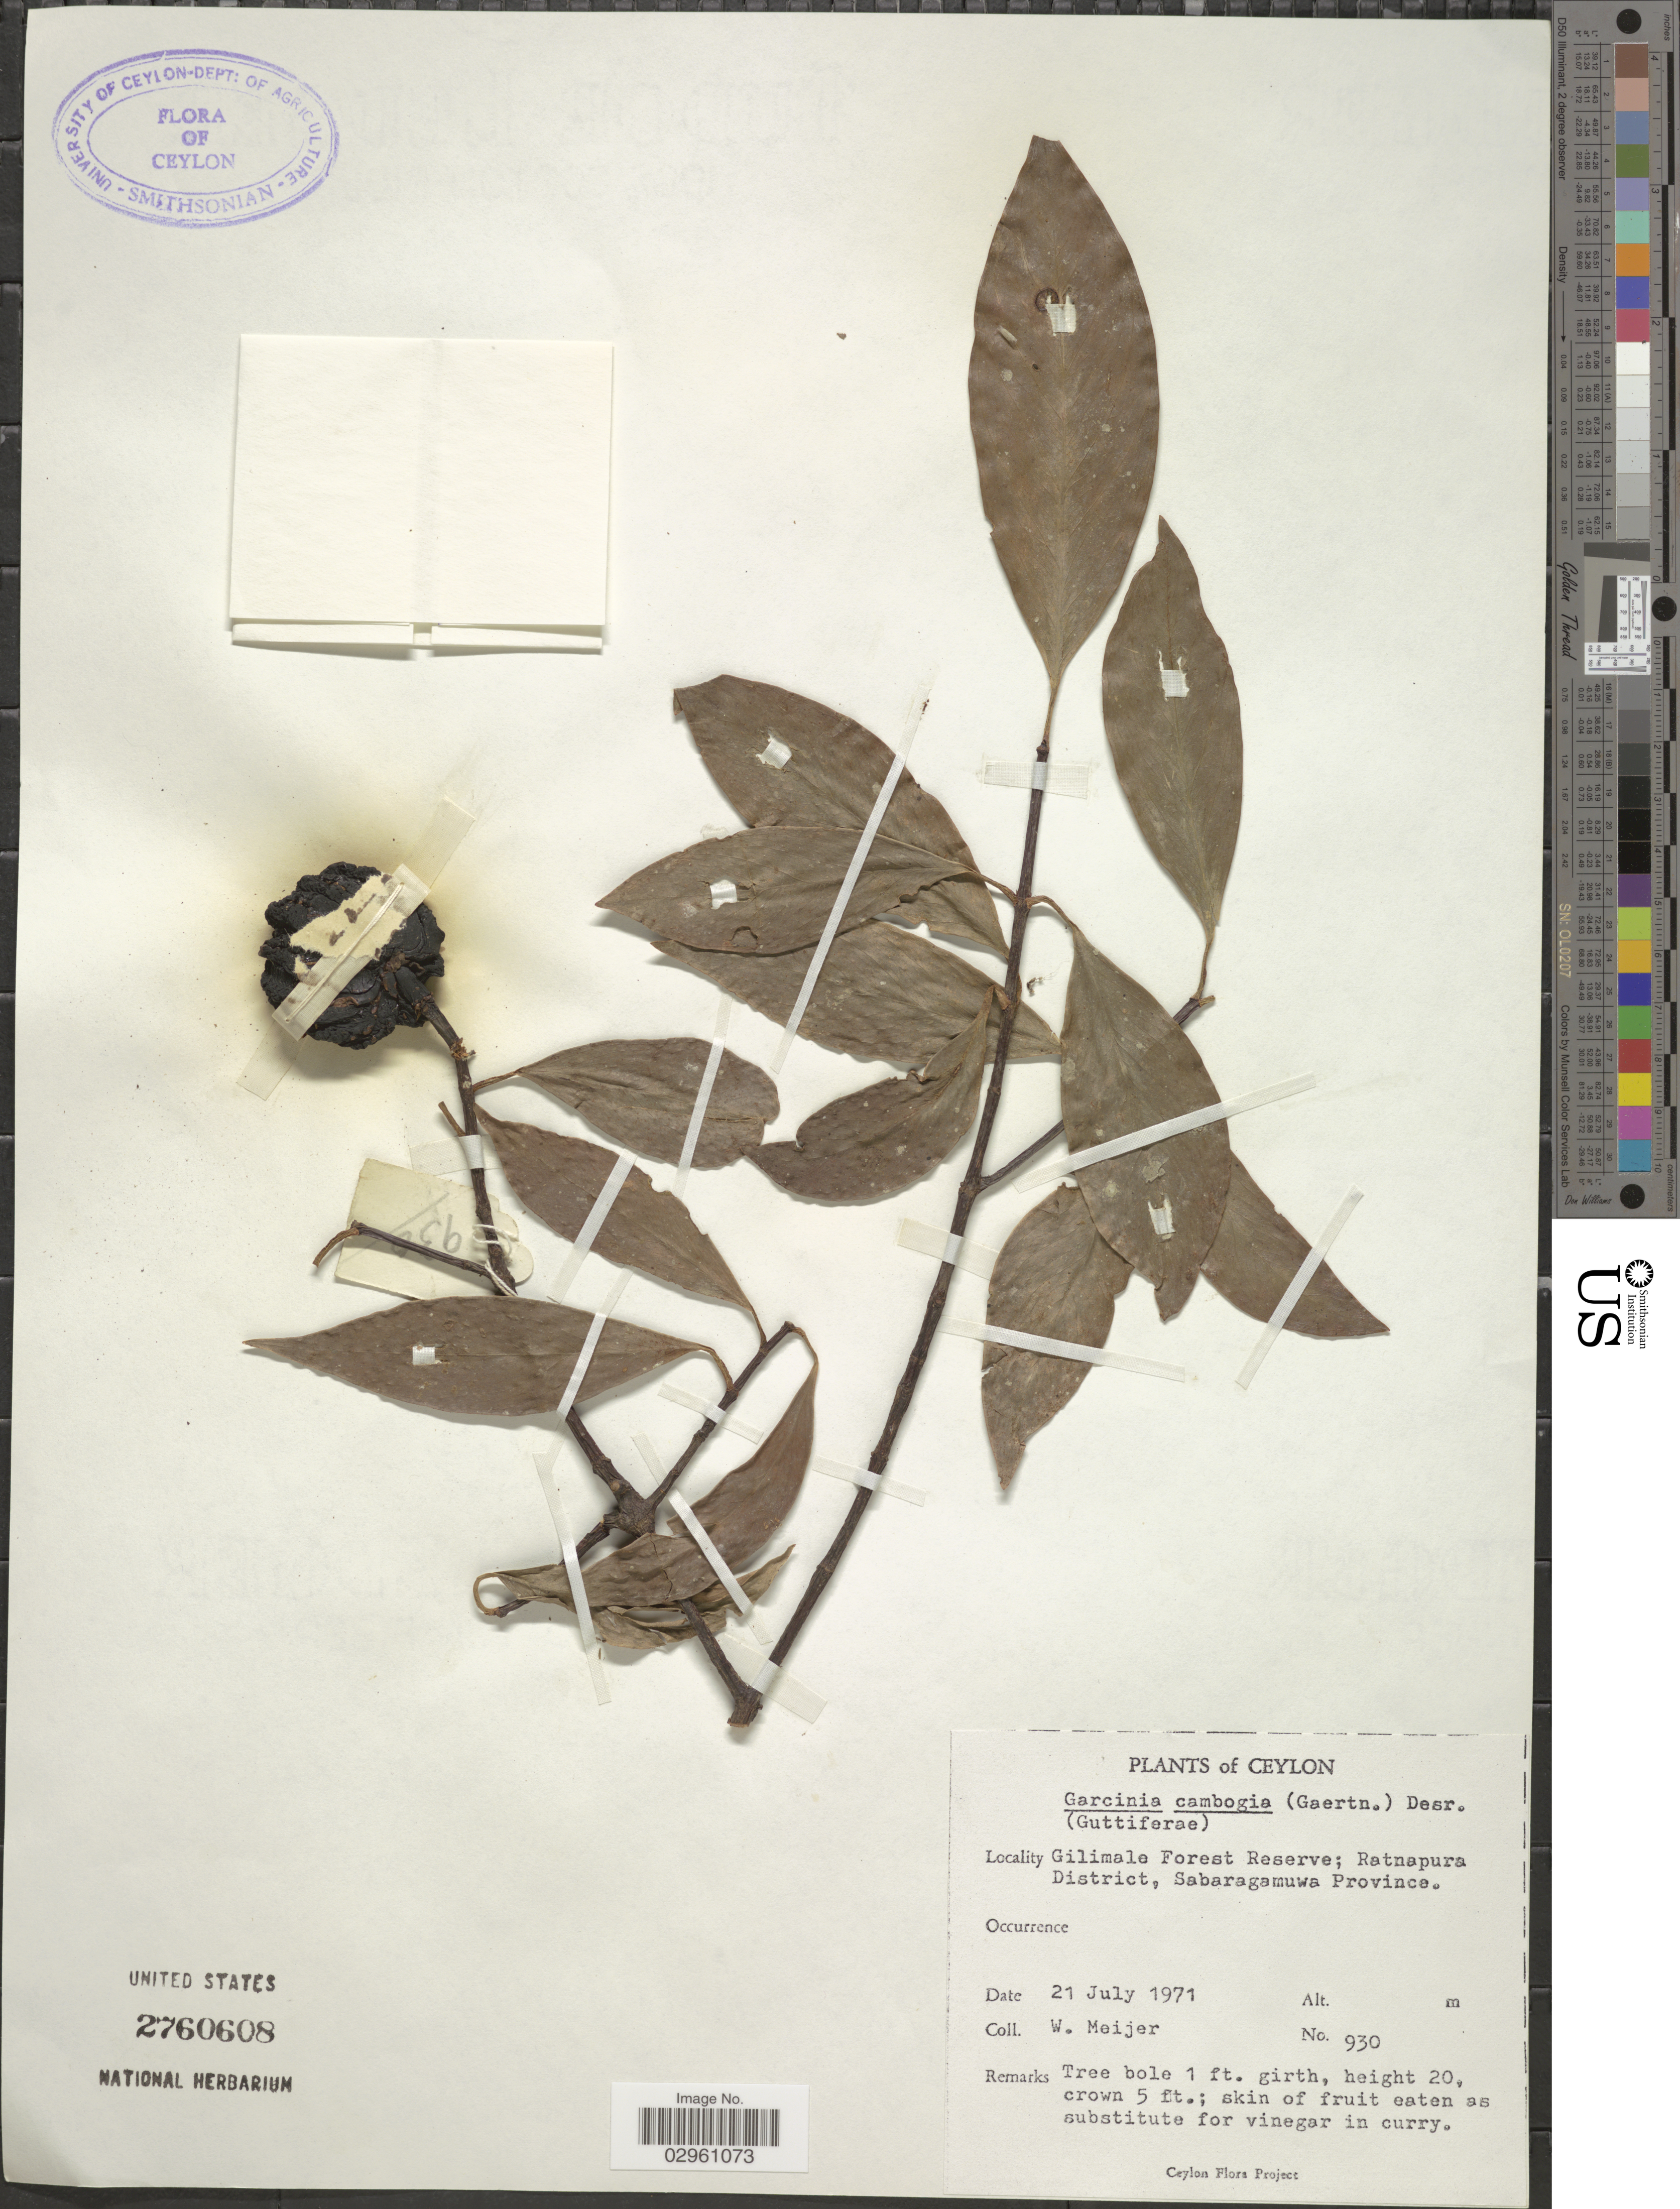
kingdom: Plantae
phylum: Tracheophyta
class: Magnoliopsida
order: Malpighiales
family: Clusiaceae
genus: Garcinia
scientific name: Garcinia cambogia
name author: Desr.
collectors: W. Meijer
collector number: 930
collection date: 1971-07-21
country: Sri Lanka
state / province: Sabaragamuwa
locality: Ceylon. Gilimale Forest Reserve; Ratnapura District, Sabaragamuwa Province.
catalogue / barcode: US 2760608